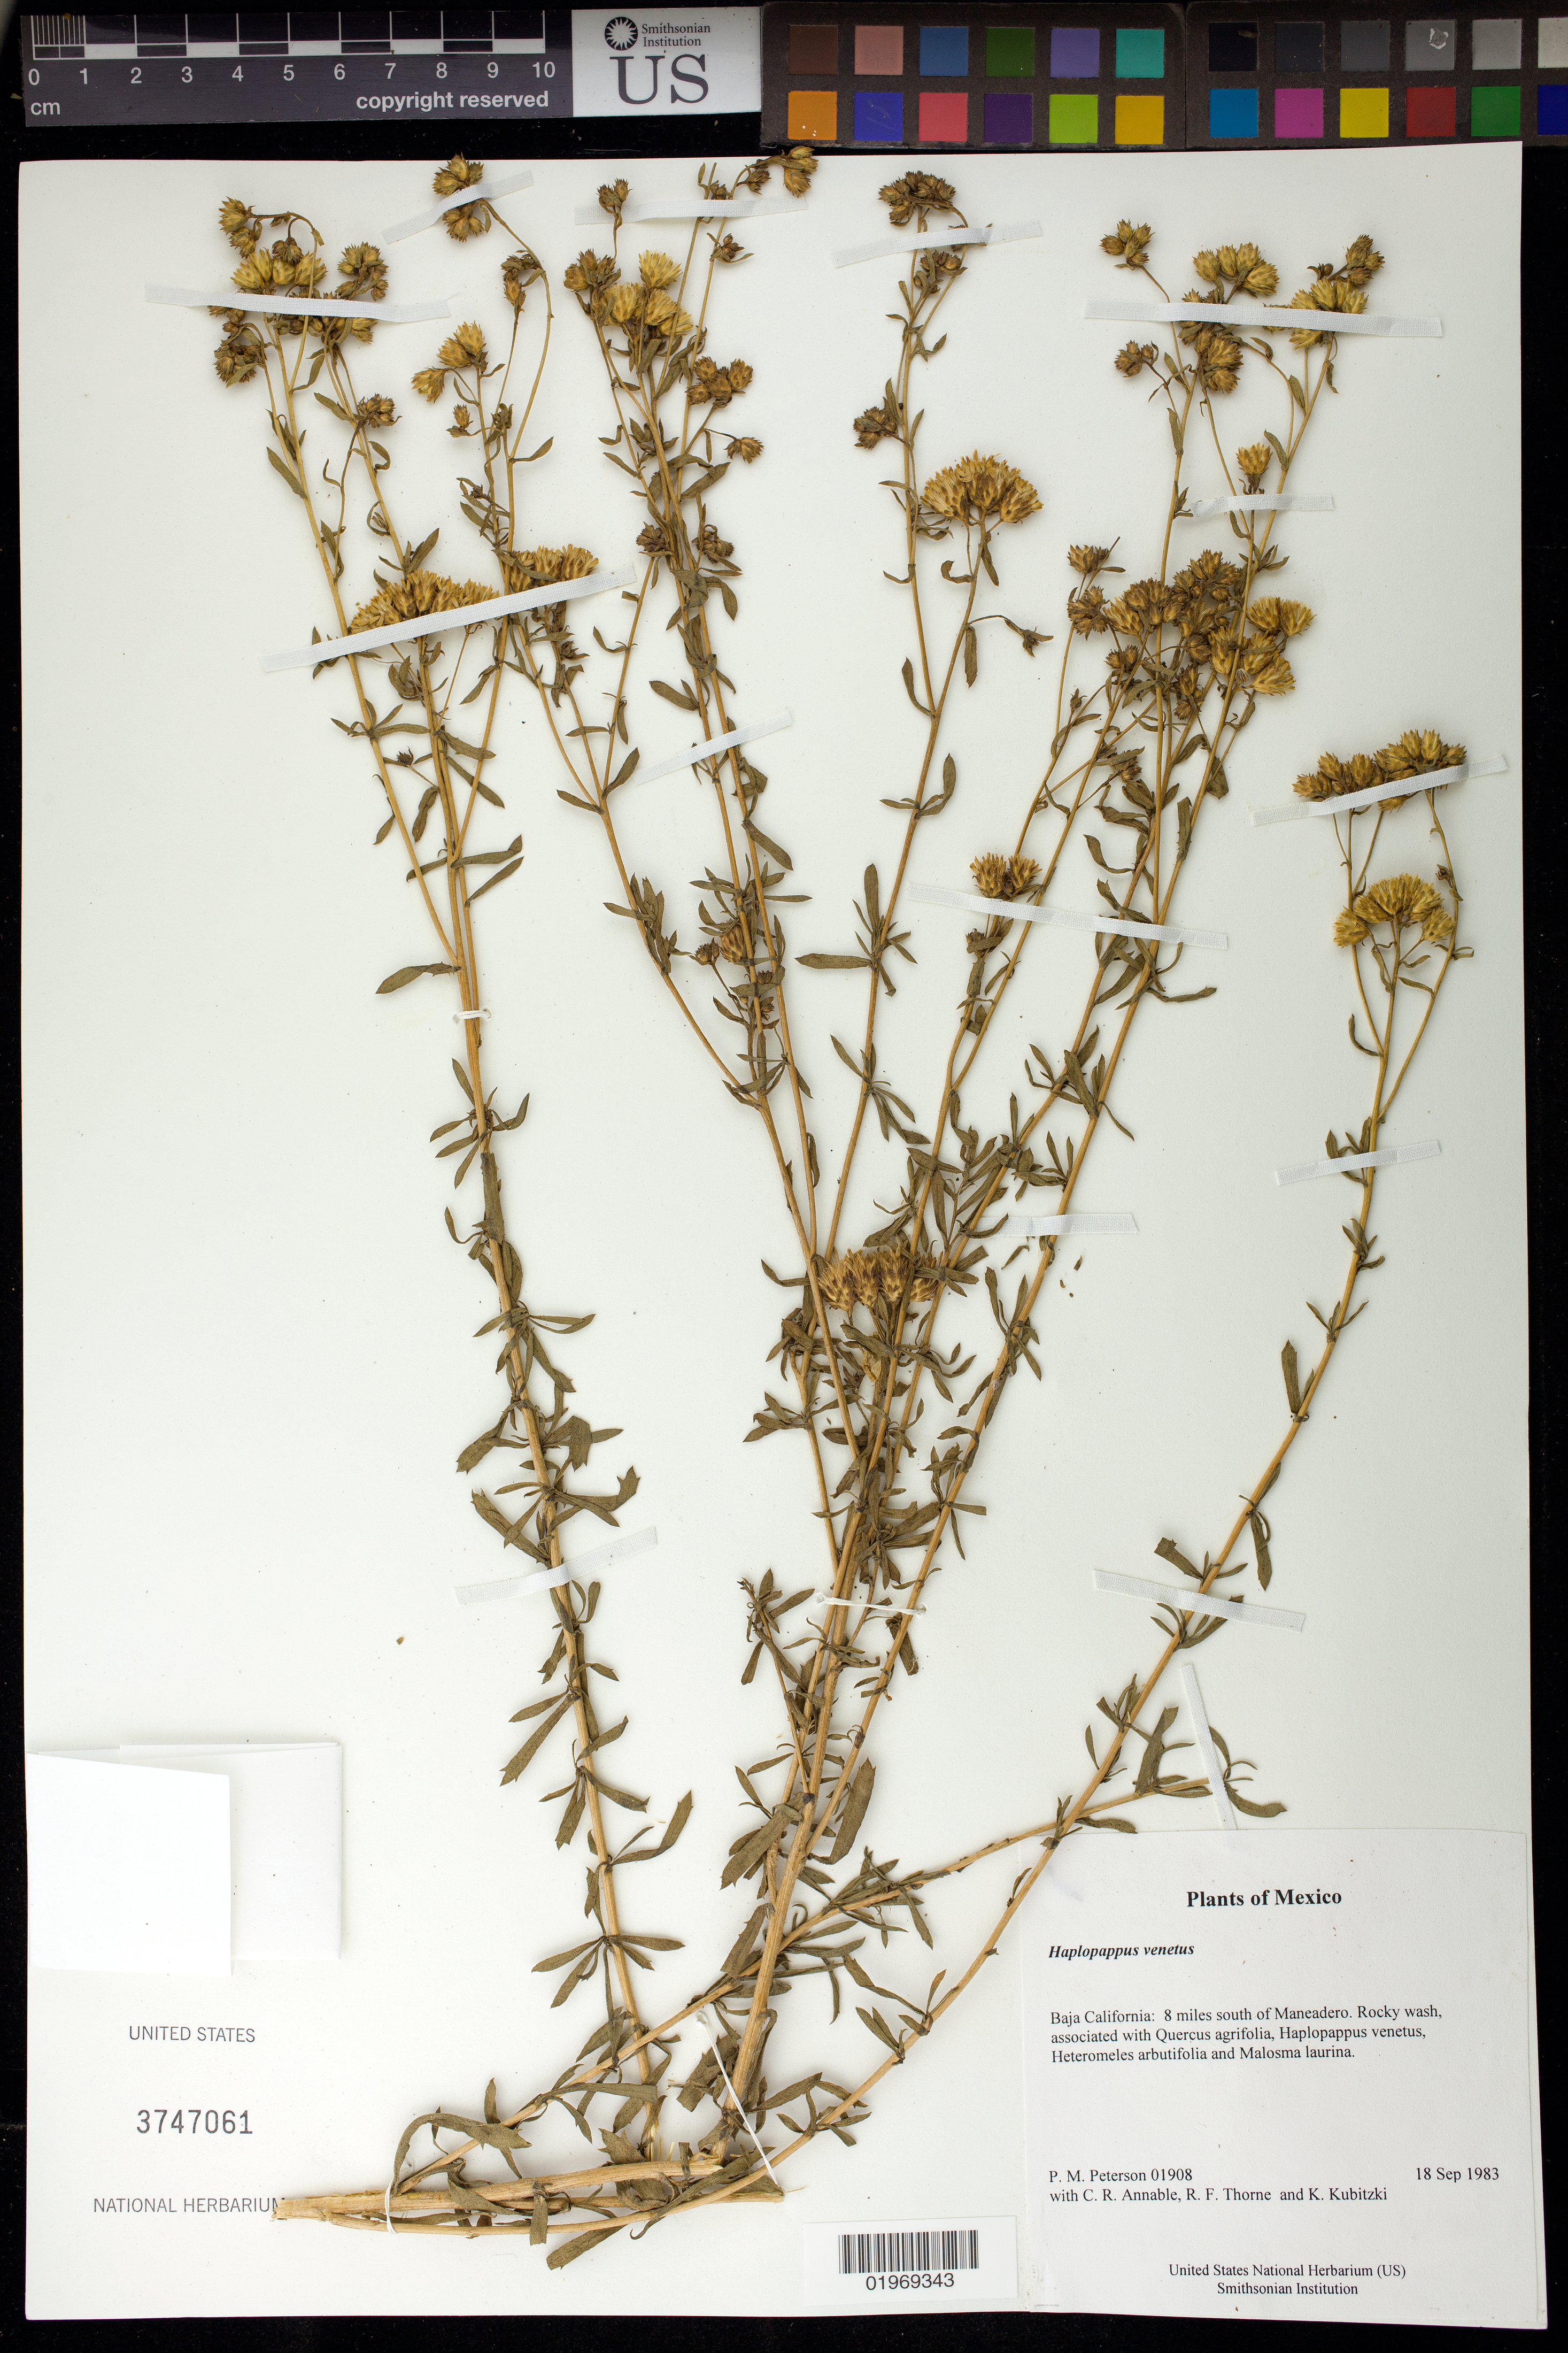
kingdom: Plantae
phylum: Tracheophyta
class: Magnoliopsida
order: Asterales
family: Asteraceae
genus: Haplopappus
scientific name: Haplopappus venetus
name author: (Kunth) S.F. Blake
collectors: P. M. Peterson, C. R. Annable, R. F. Thorne & K. Kubitzki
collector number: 01908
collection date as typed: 18 Sep 1983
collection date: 1983-09-18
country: Mexico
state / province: Baja California Norte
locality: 8 miles south of Maneadero.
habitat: Rocky wash, associated with Quercus agrifolia, Haplopappus venetus, Heteromeles arbutifolia and Malosma laurina.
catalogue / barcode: US 3747061